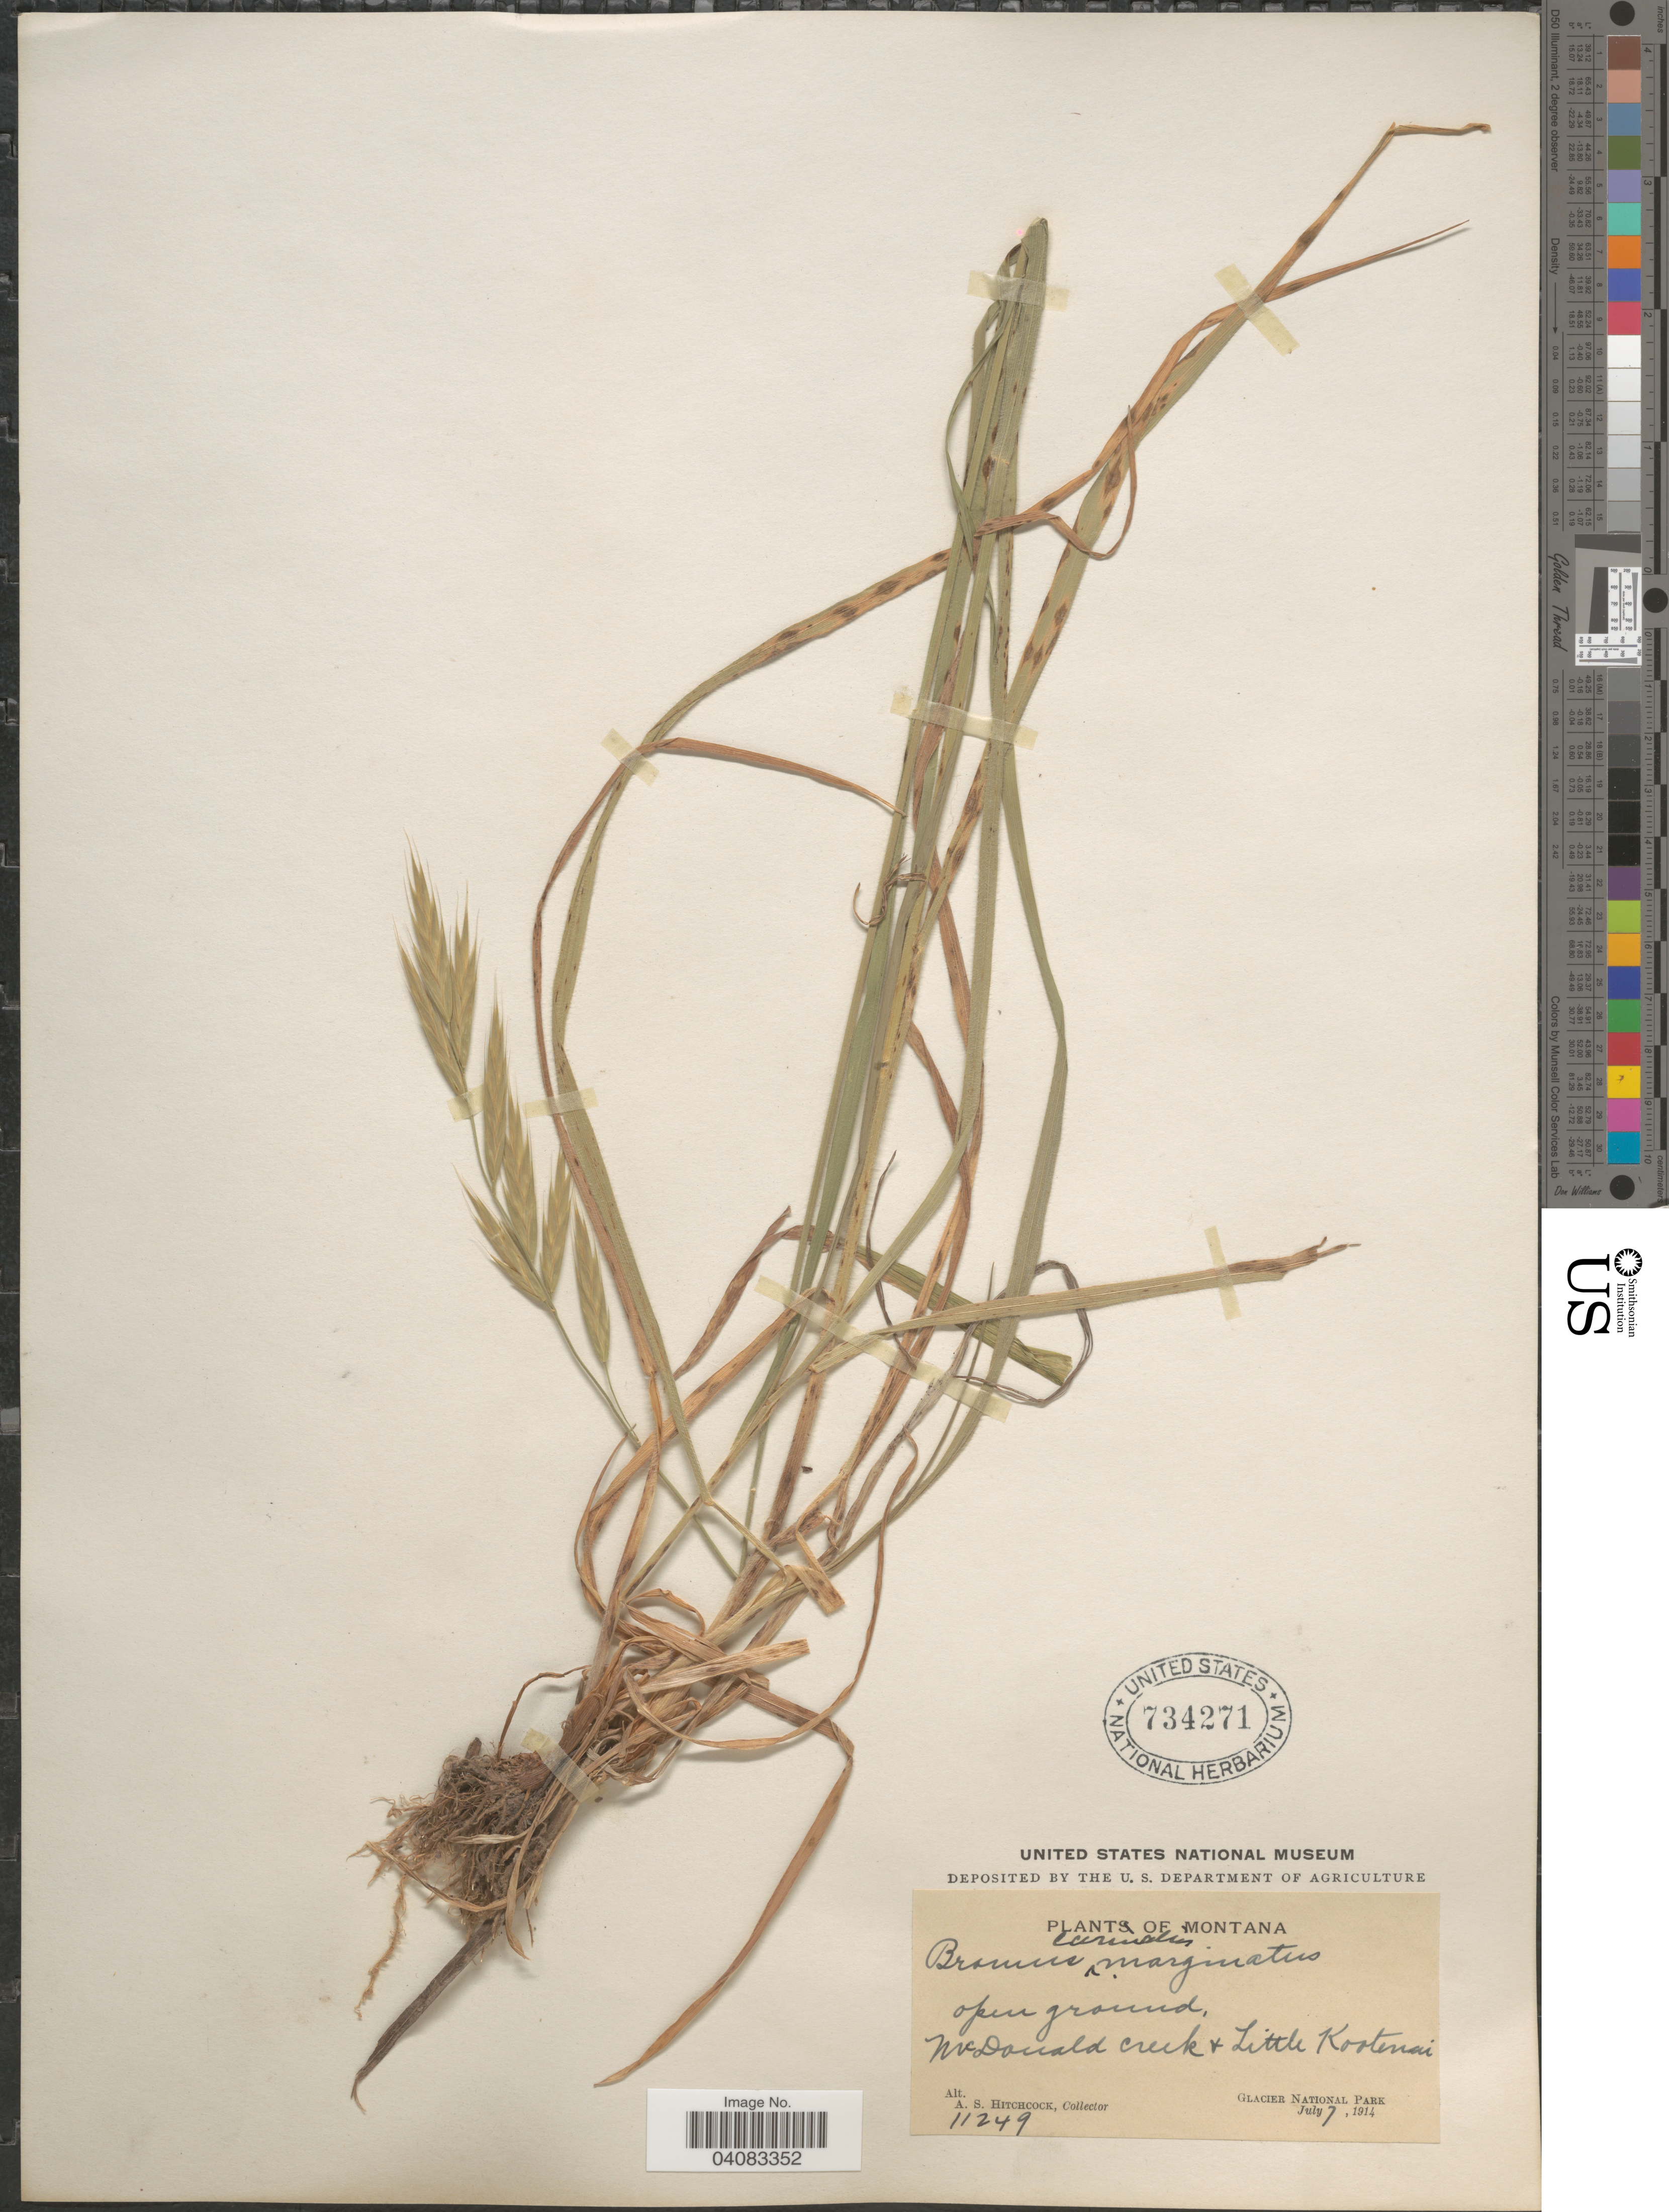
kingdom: Plantae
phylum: Tracheophyta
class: Liliopsida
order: Poales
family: Poaceae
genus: Bromus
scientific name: Bromus marginatus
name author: Nees ex Steud.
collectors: A. S. Hitchcock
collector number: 11249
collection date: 1914-07-07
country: United States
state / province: Montana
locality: McDonald creek & Little Kootenai. Glacier National Park.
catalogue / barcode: US 734271